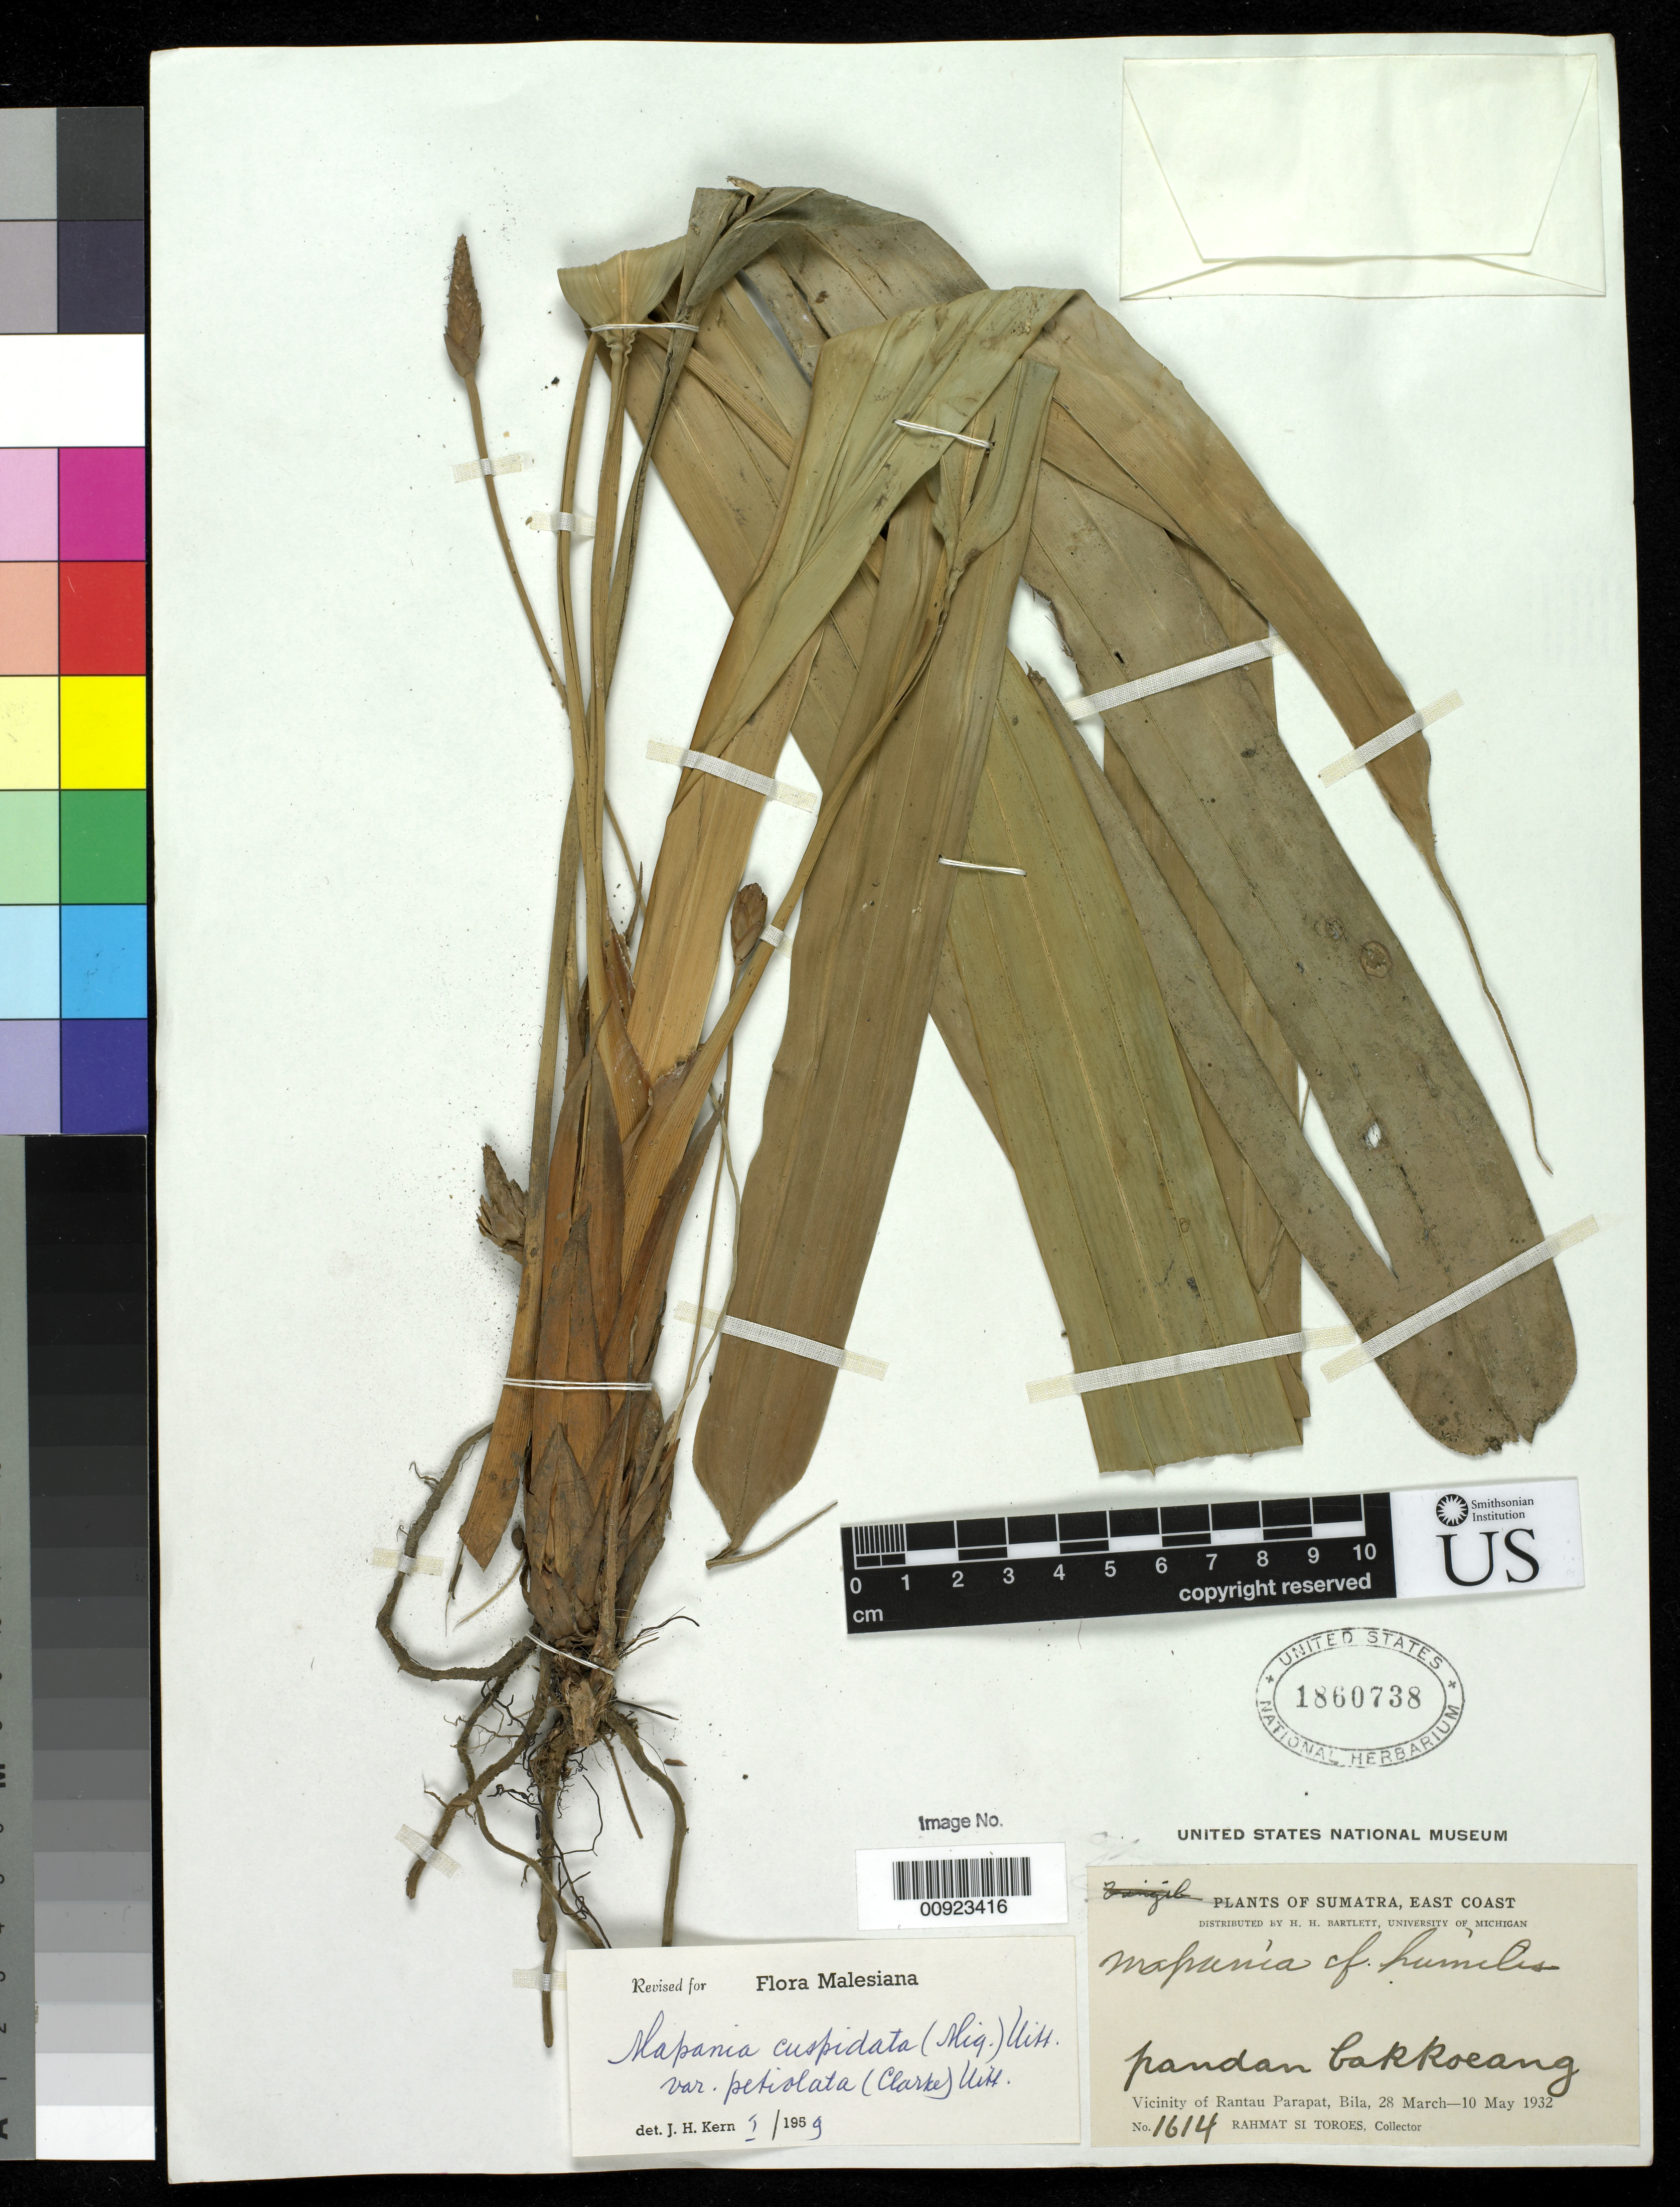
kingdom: Plantae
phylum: Tracheophyta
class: Liliopsida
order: Poales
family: Cyperaceae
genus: Mapania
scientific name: Mapania cuspidata var. petiolata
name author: (C.B. Clarke) Uittien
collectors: Rahmat Si Boeea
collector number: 1614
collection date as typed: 28 Mar 1932 to 10 May 1932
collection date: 1932-03-28/1932-05-10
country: Indonesia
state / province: Sumatra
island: Sumatra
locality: vicinity of Rantau Parapat, Bila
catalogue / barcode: US 1860738